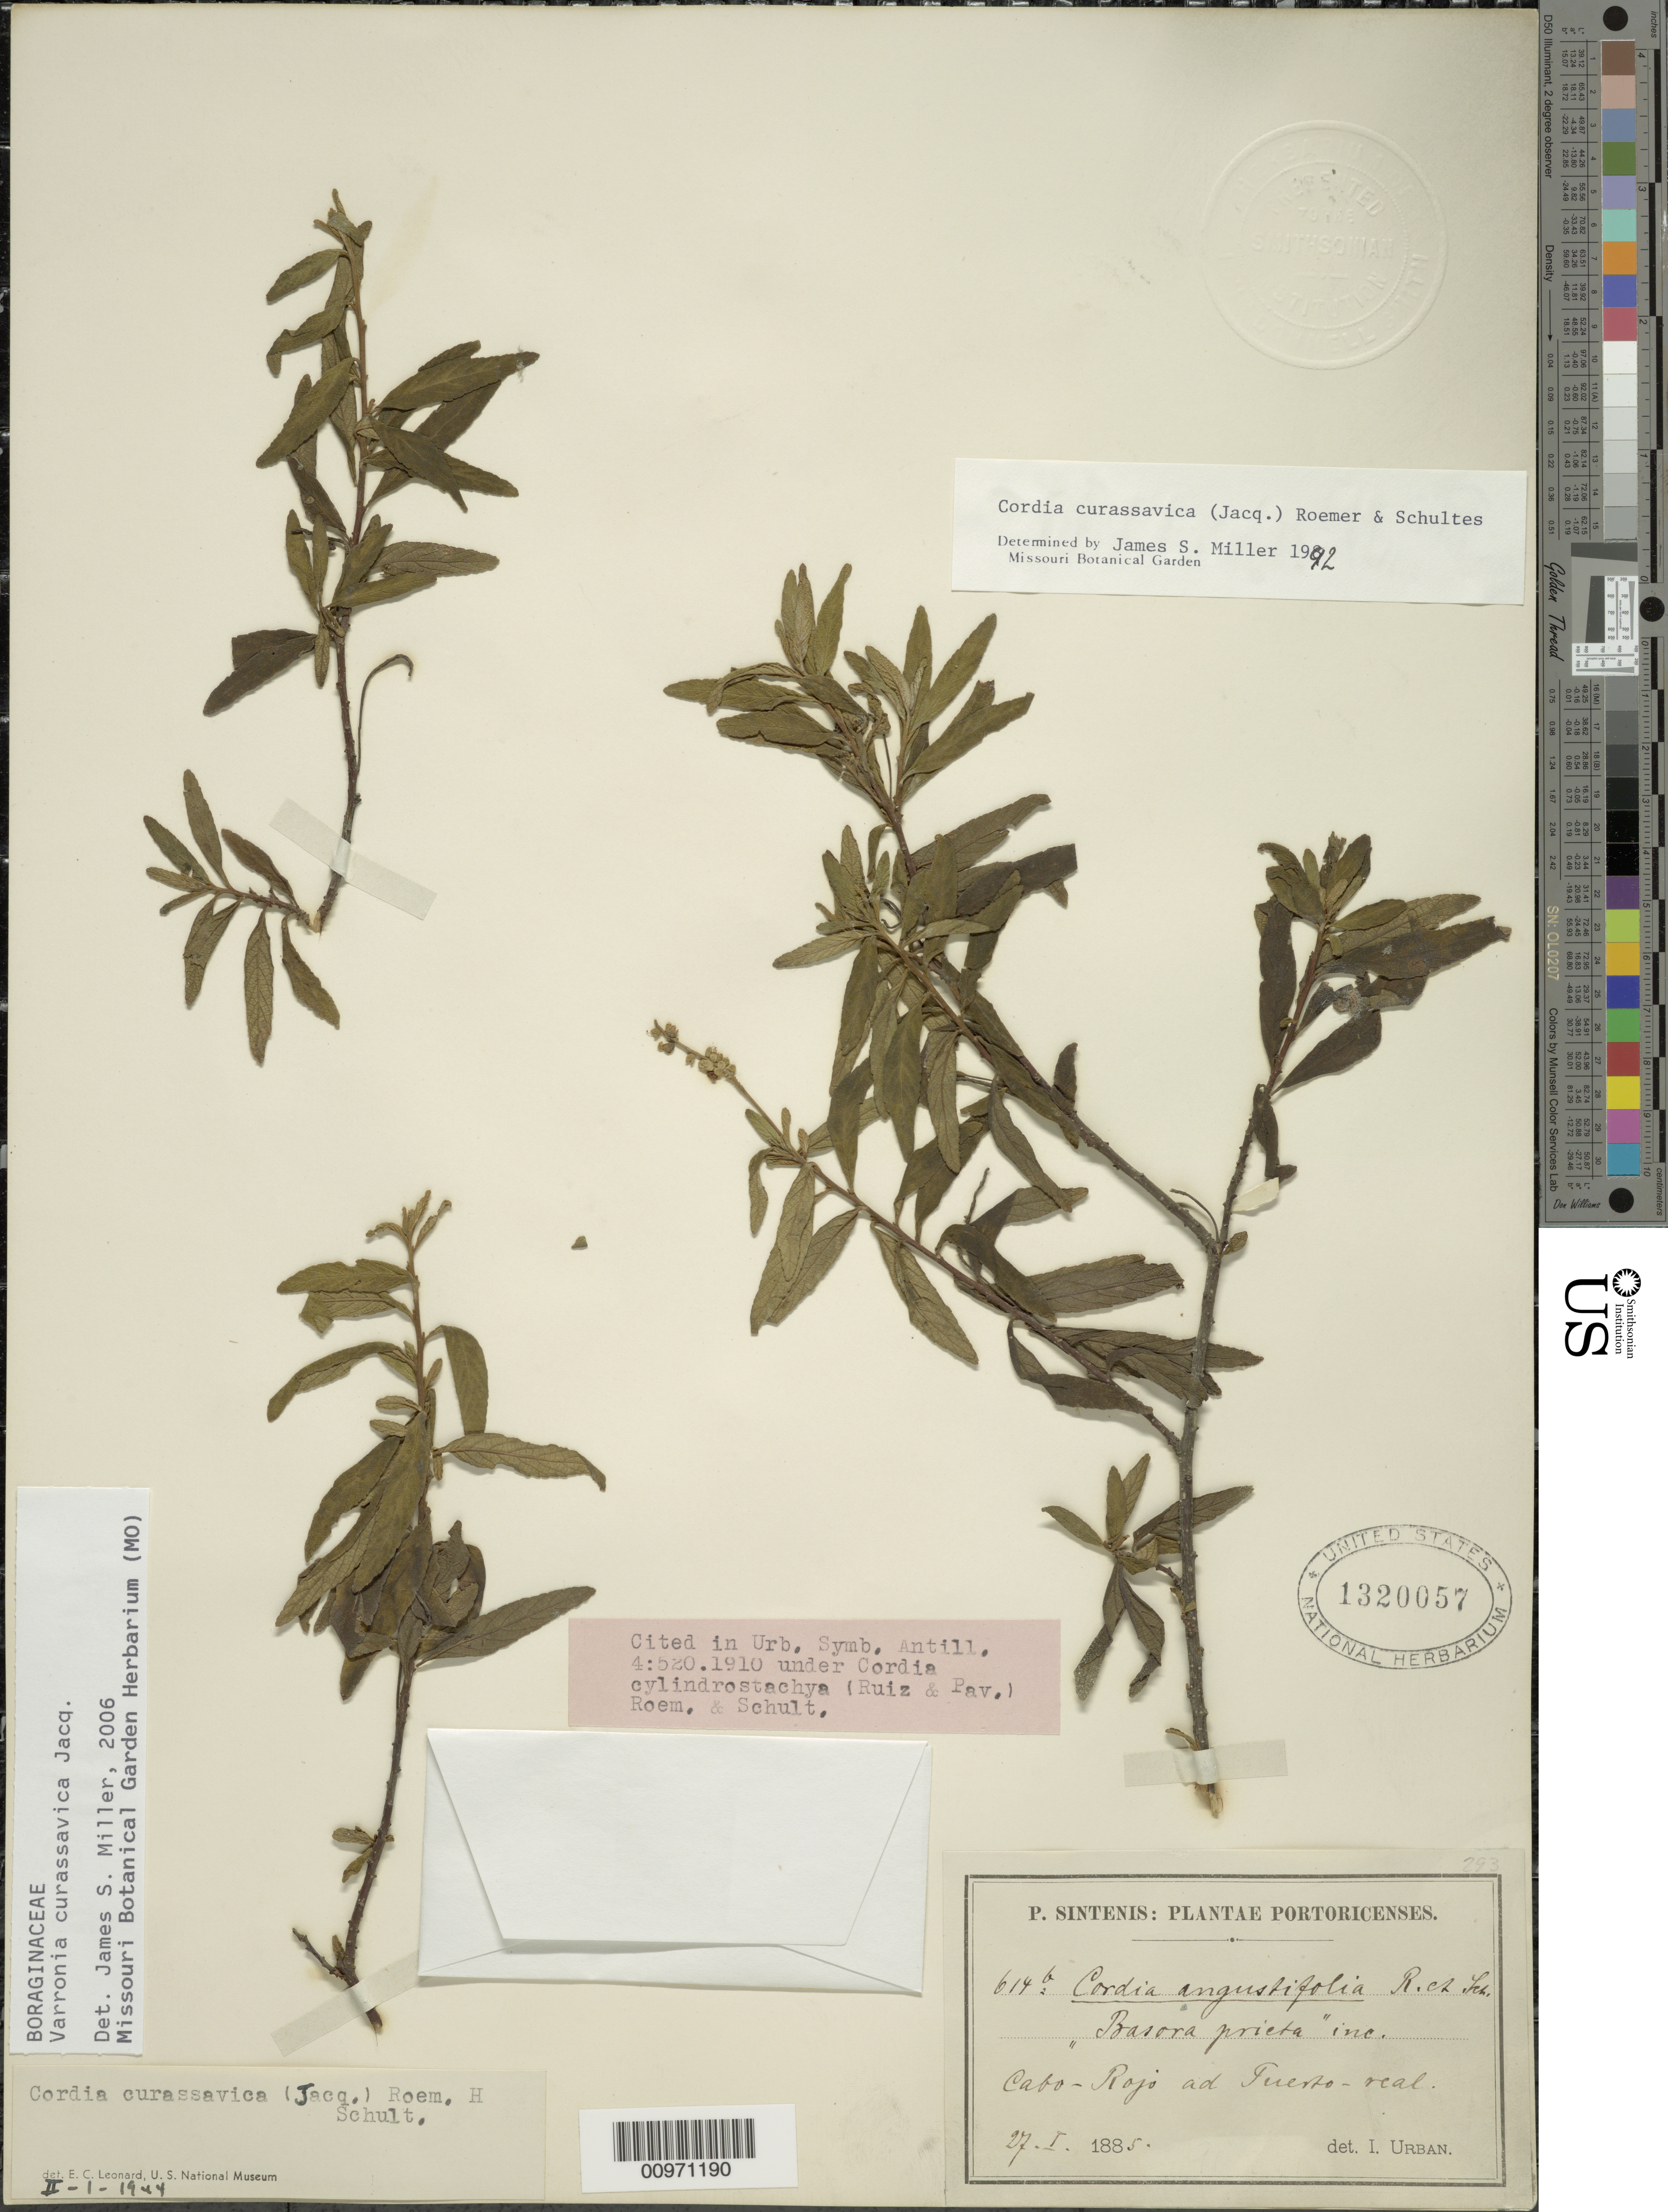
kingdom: Plantae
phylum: Tracheophyta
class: Magnoliopsida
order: Boraginales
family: Cordiaceae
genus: Varronia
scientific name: Varronia curassavica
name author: Jacq.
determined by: Miller, James S., (MO), Missouri Botanical Garden (UNITED STATES)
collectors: P. Sintenis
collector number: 614b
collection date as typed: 27 Jan 1885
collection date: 1885-01-27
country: Puerto Rico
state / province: Cabo Rojo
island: Puerto Rico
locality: Cabo-Rojo ad Puerto-real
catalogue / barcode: US 1320057